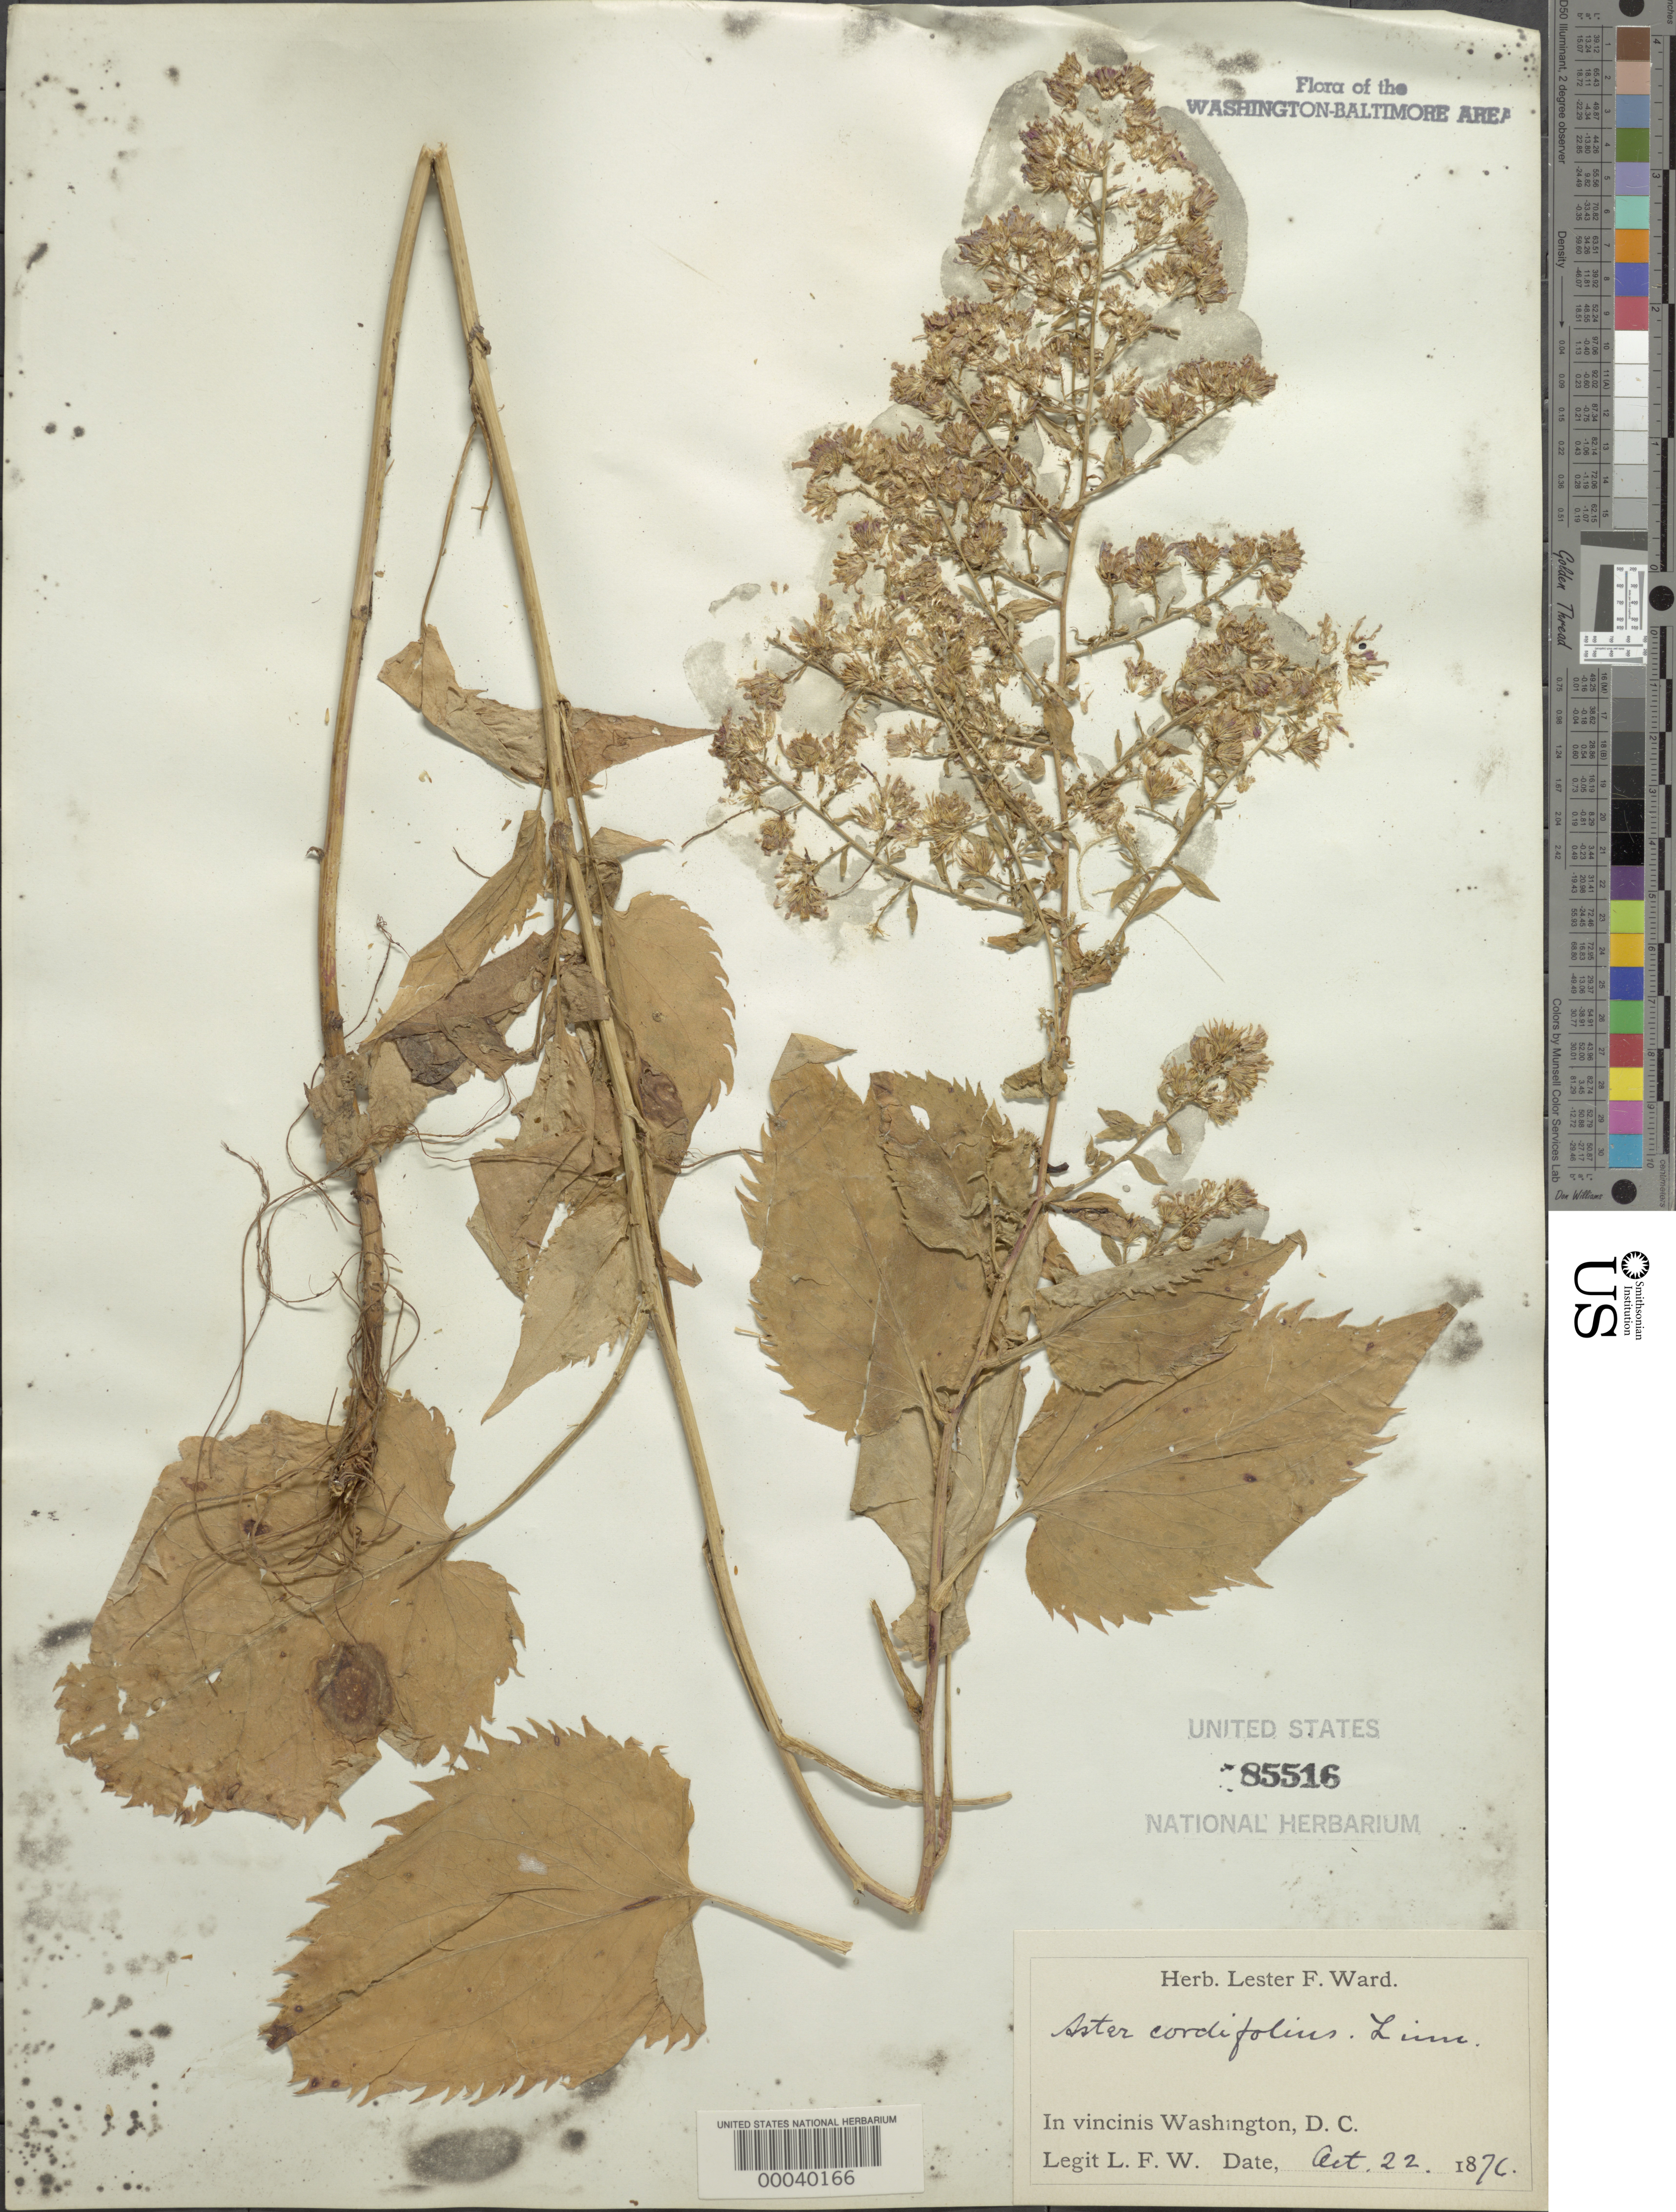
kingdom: Plantae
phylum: Tracheophyta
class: Magnoliopsida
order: Asterales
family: Asteraceae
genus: Symphyotrichum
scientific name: Symphyotrichum cordifolium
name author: (L.) G.L. Nesom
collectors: L. F. Ward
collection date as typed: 22 Oct 1876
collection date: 1876-10-22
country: United States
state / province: District of Columbia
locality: DC vicinity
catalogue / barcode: US 85516